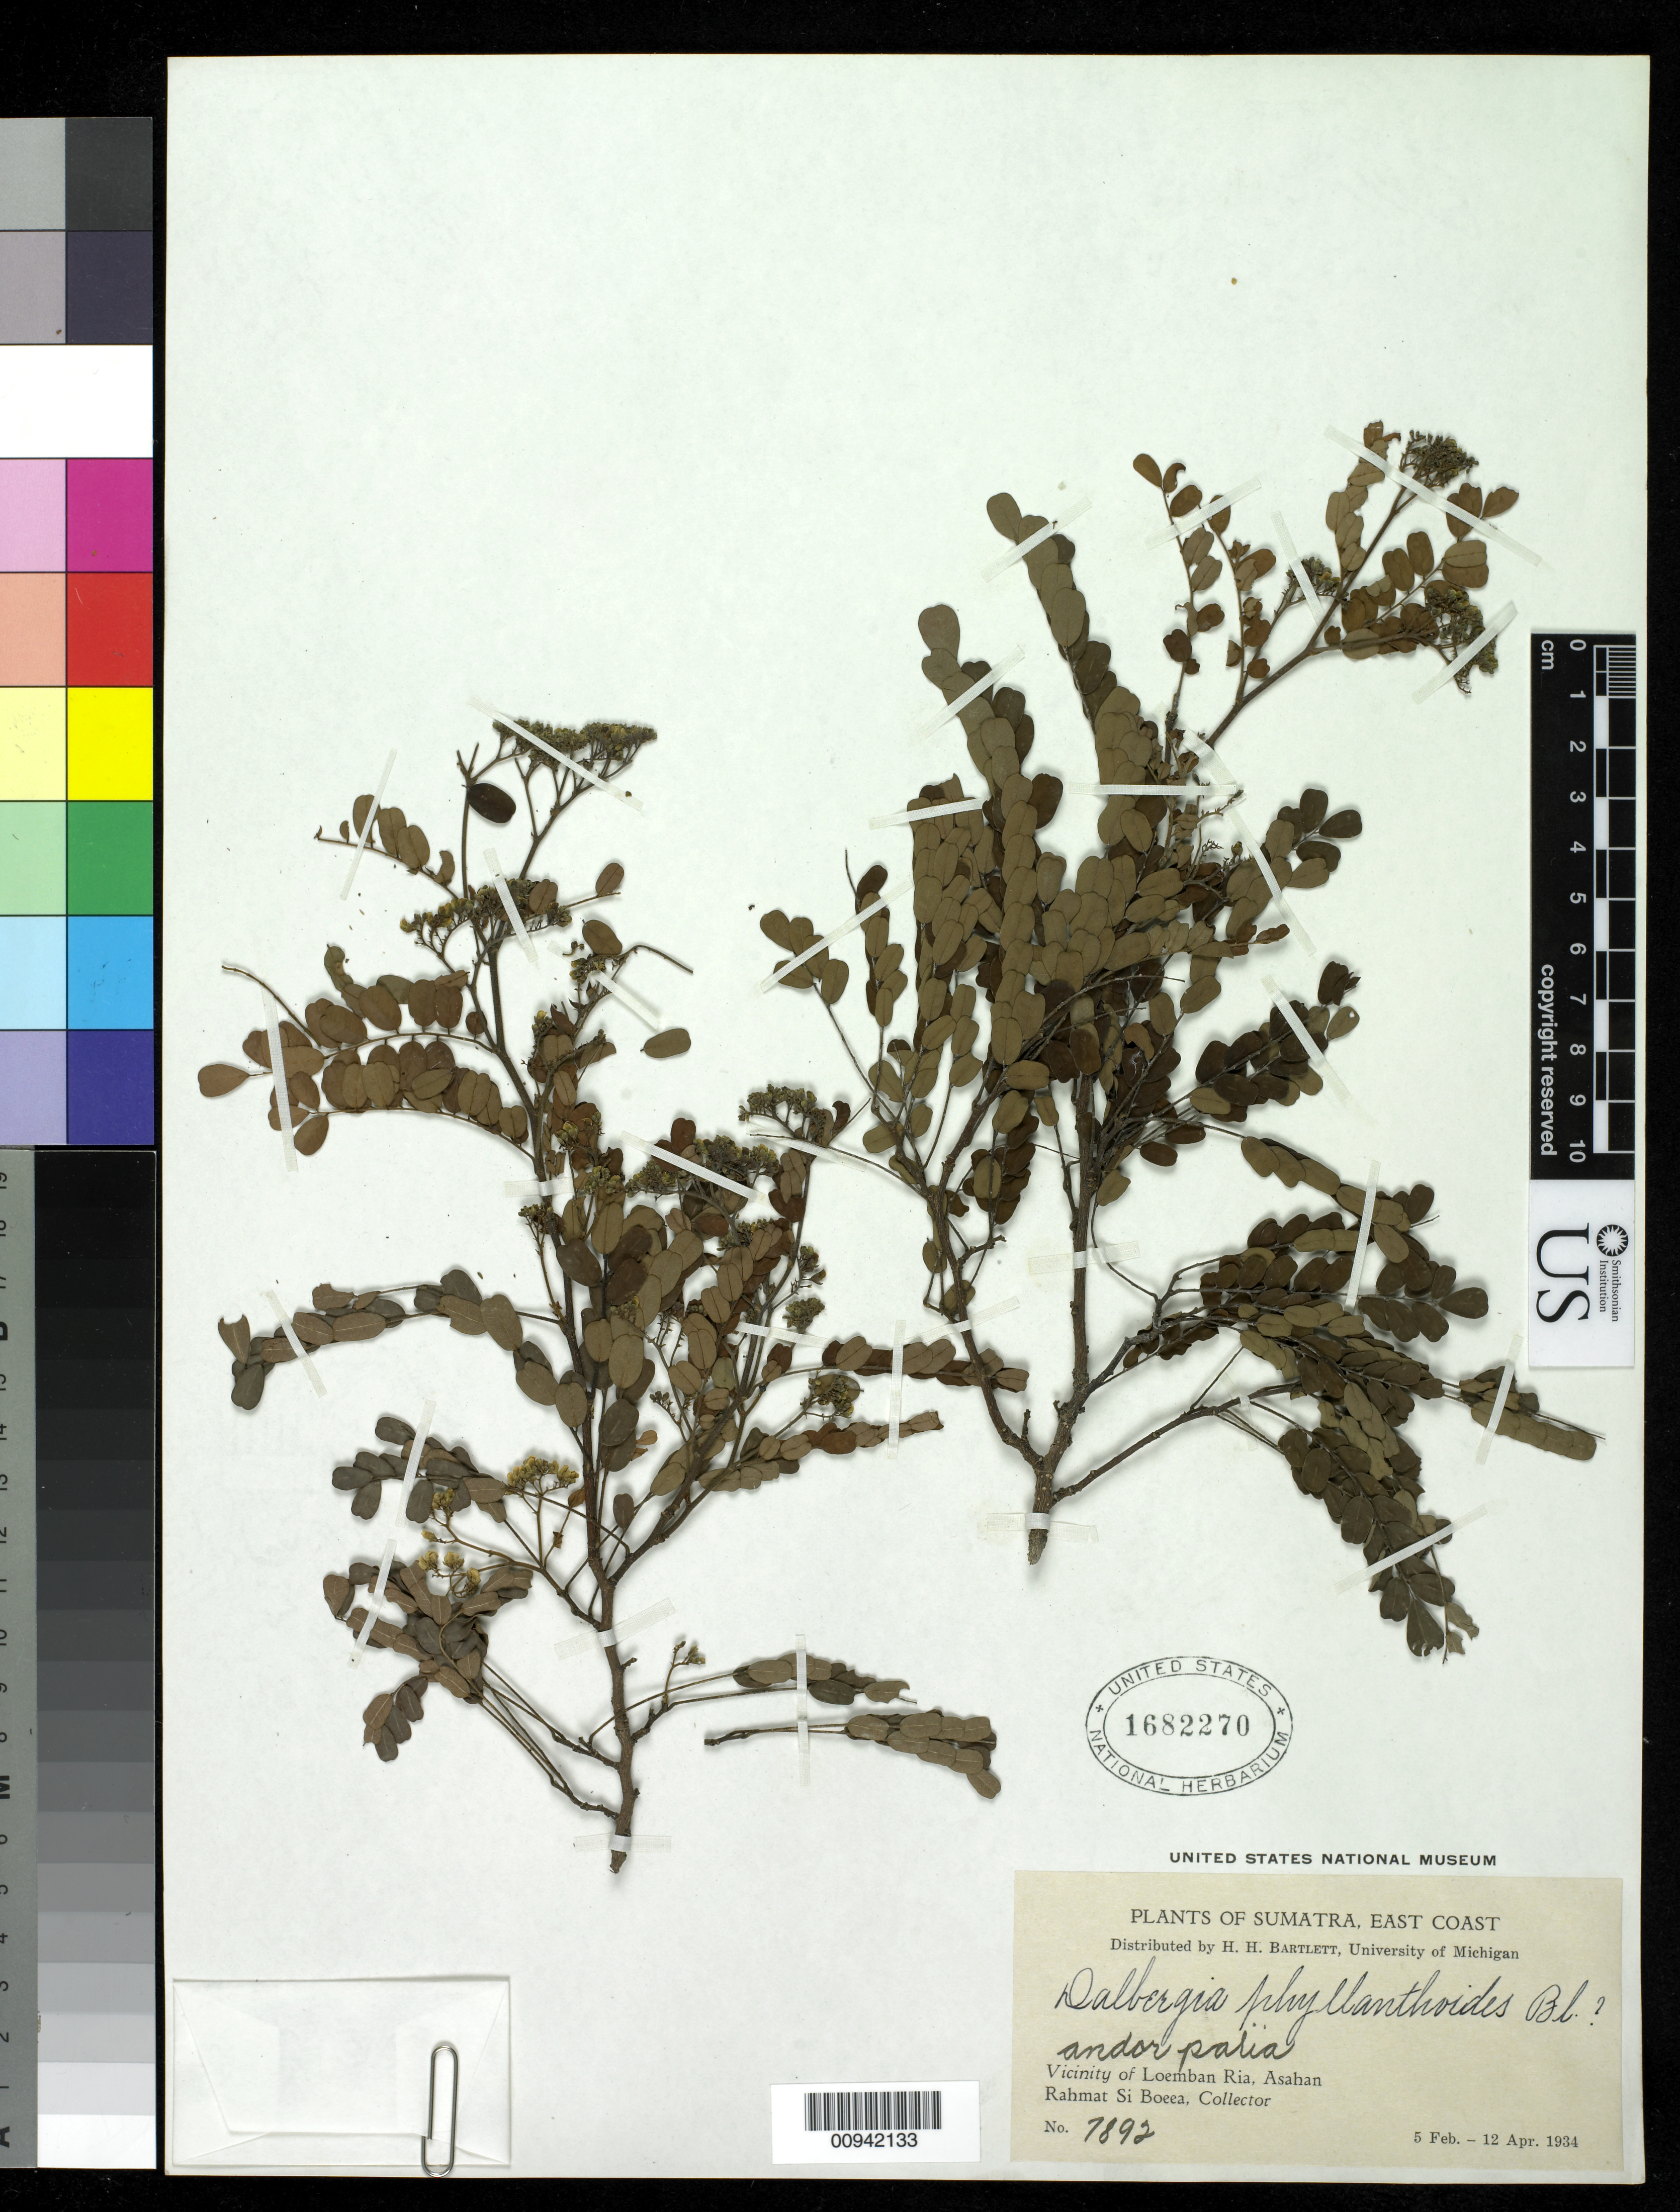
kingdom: Plantae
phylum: Tracheophyta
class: Magnoliopsida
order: Fabales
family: Fabaceae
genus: Dalbergia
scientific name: Dalbergia phyllanthoides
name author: Blume ex Miq.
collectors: Rahmat Si Boeea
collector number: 7892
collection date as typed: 05 Feb 1934 to 12 Apr 1934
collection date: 1934-02-05/1934-04-12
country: Indonesia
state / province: Sumatra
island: Sumatra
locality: vicinity of Loemban Ria, Ashan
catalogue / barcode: US 1682270